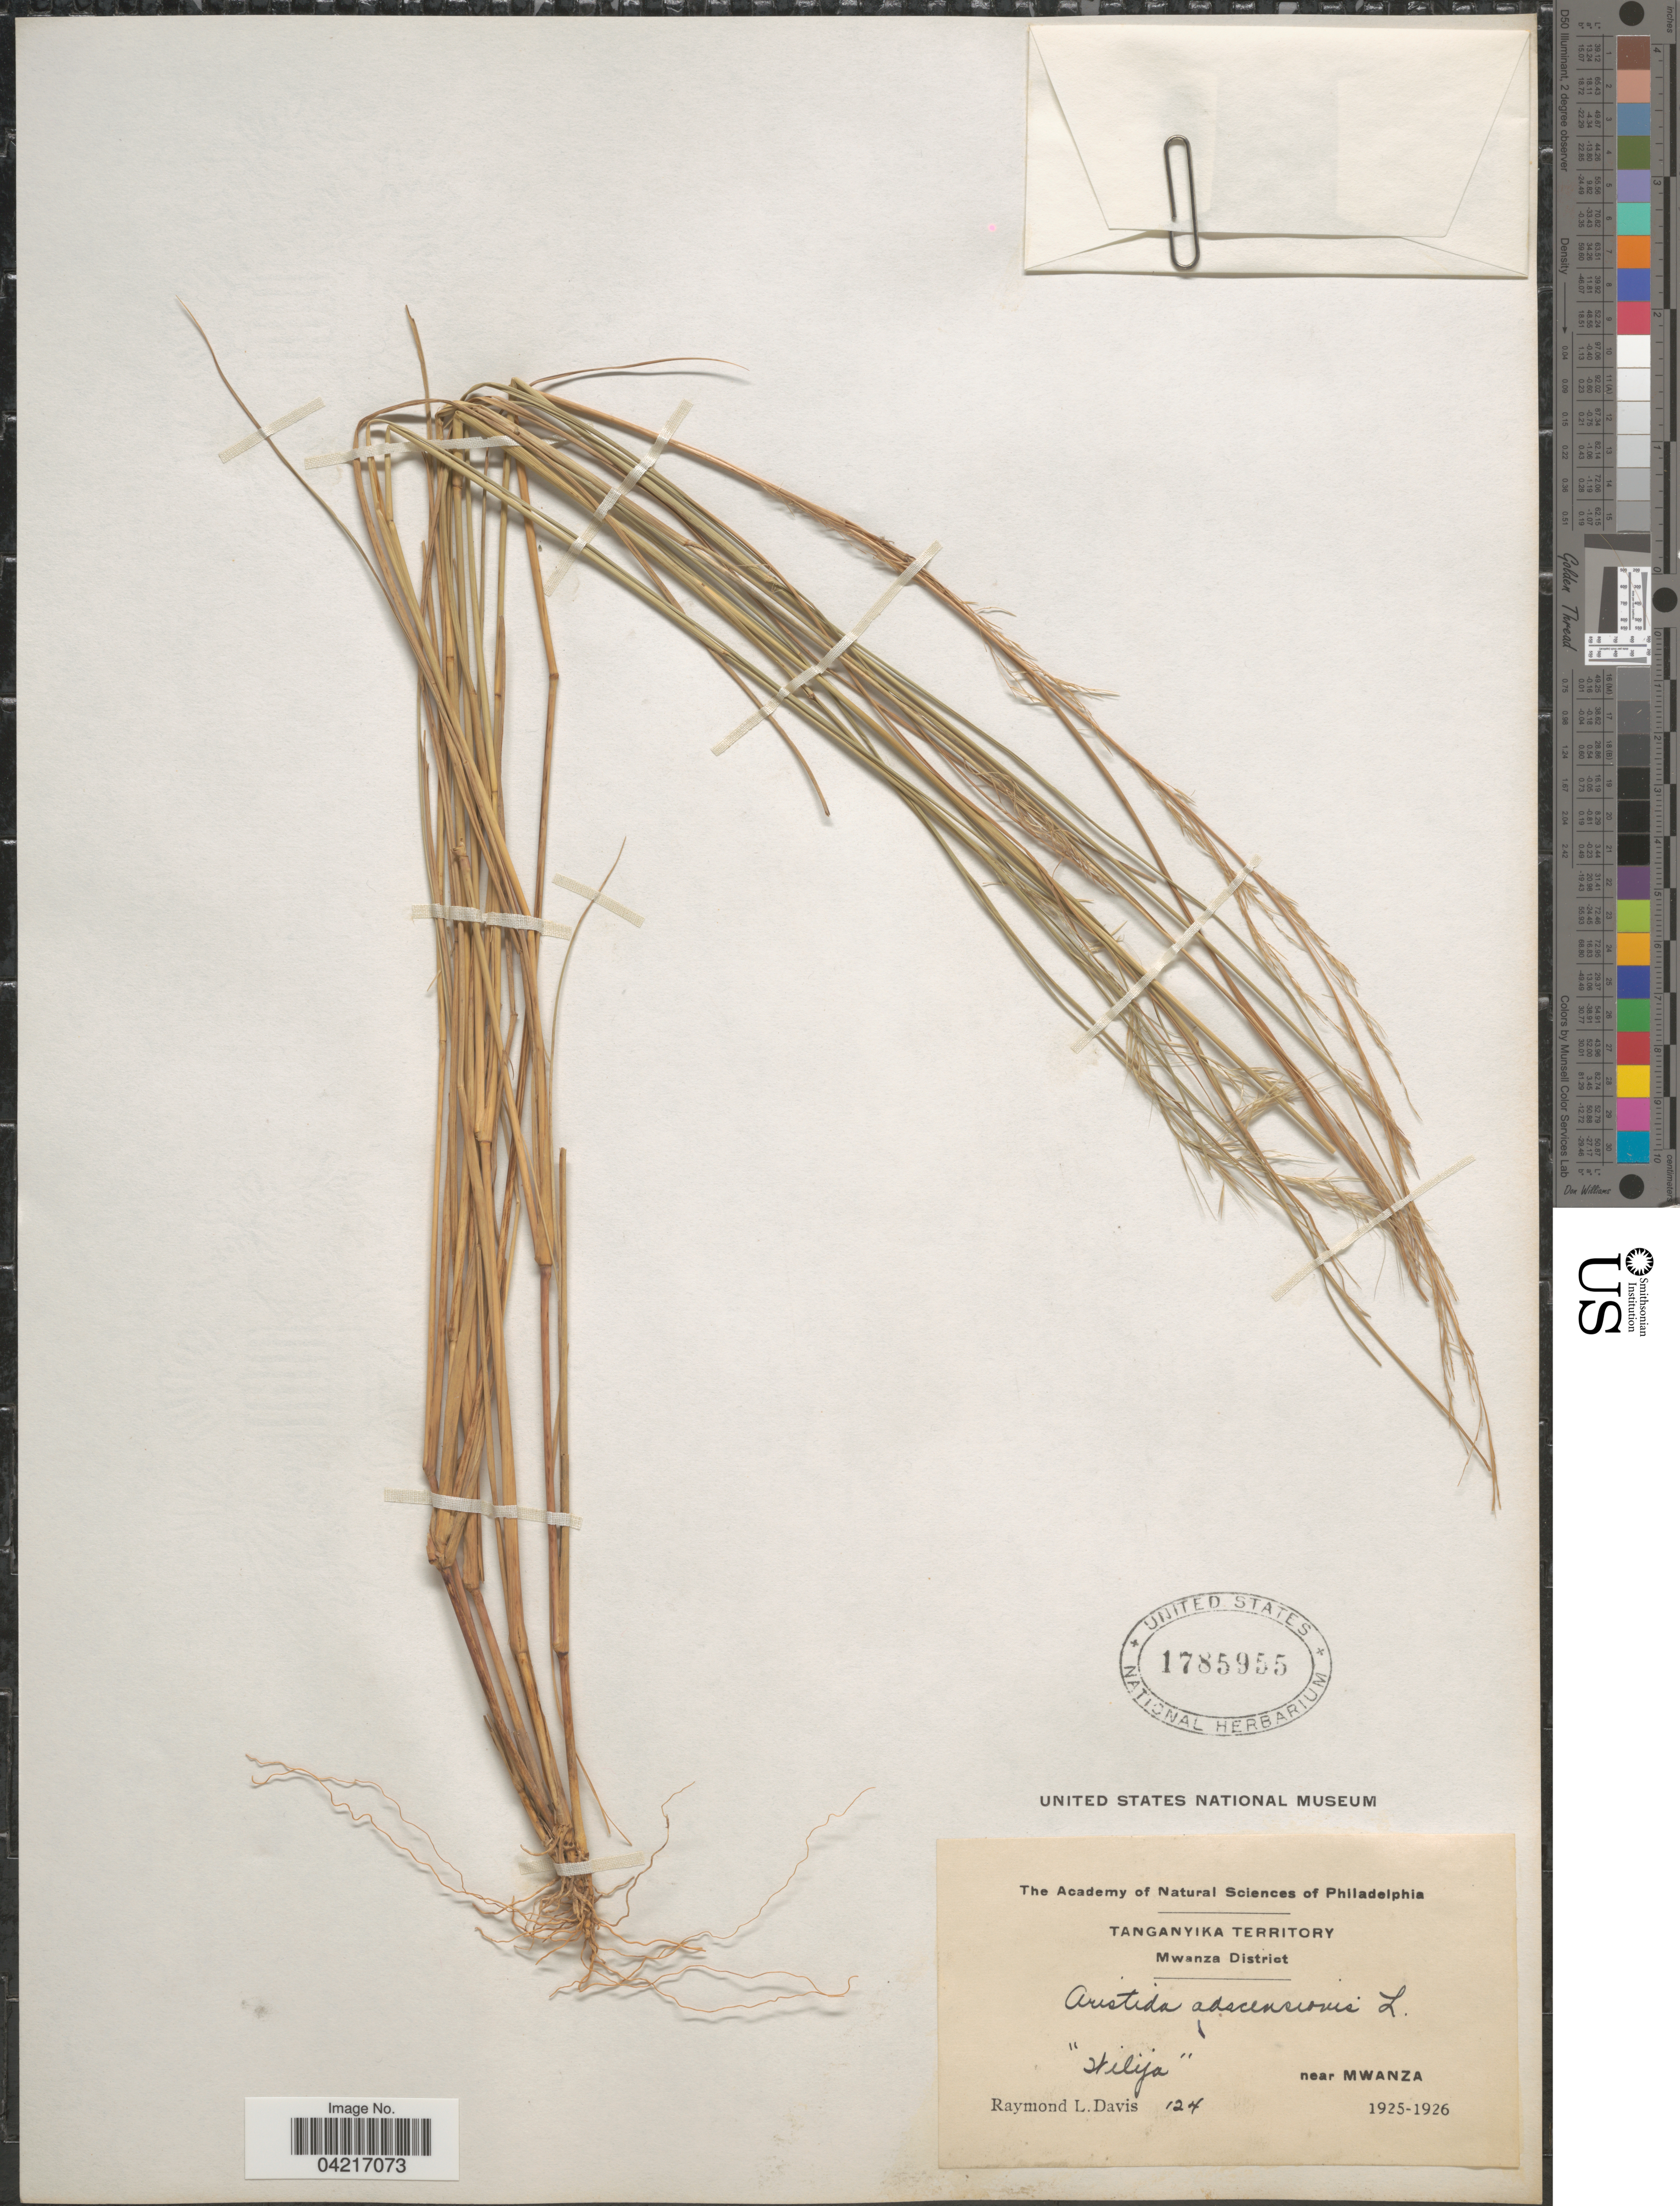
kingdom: Plantae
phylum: Tracheophyta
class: Liliopsida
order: Poales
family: Poaceae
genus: Aristida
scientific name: Aristida adscensionis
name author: L.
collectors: R. Davis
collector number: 124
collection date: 1925/1926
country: Tanzania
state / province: Mwanza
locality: Tanganyika Territory. Mwanza District. "Stilija" near Mwanza.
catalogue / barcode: US 1785955